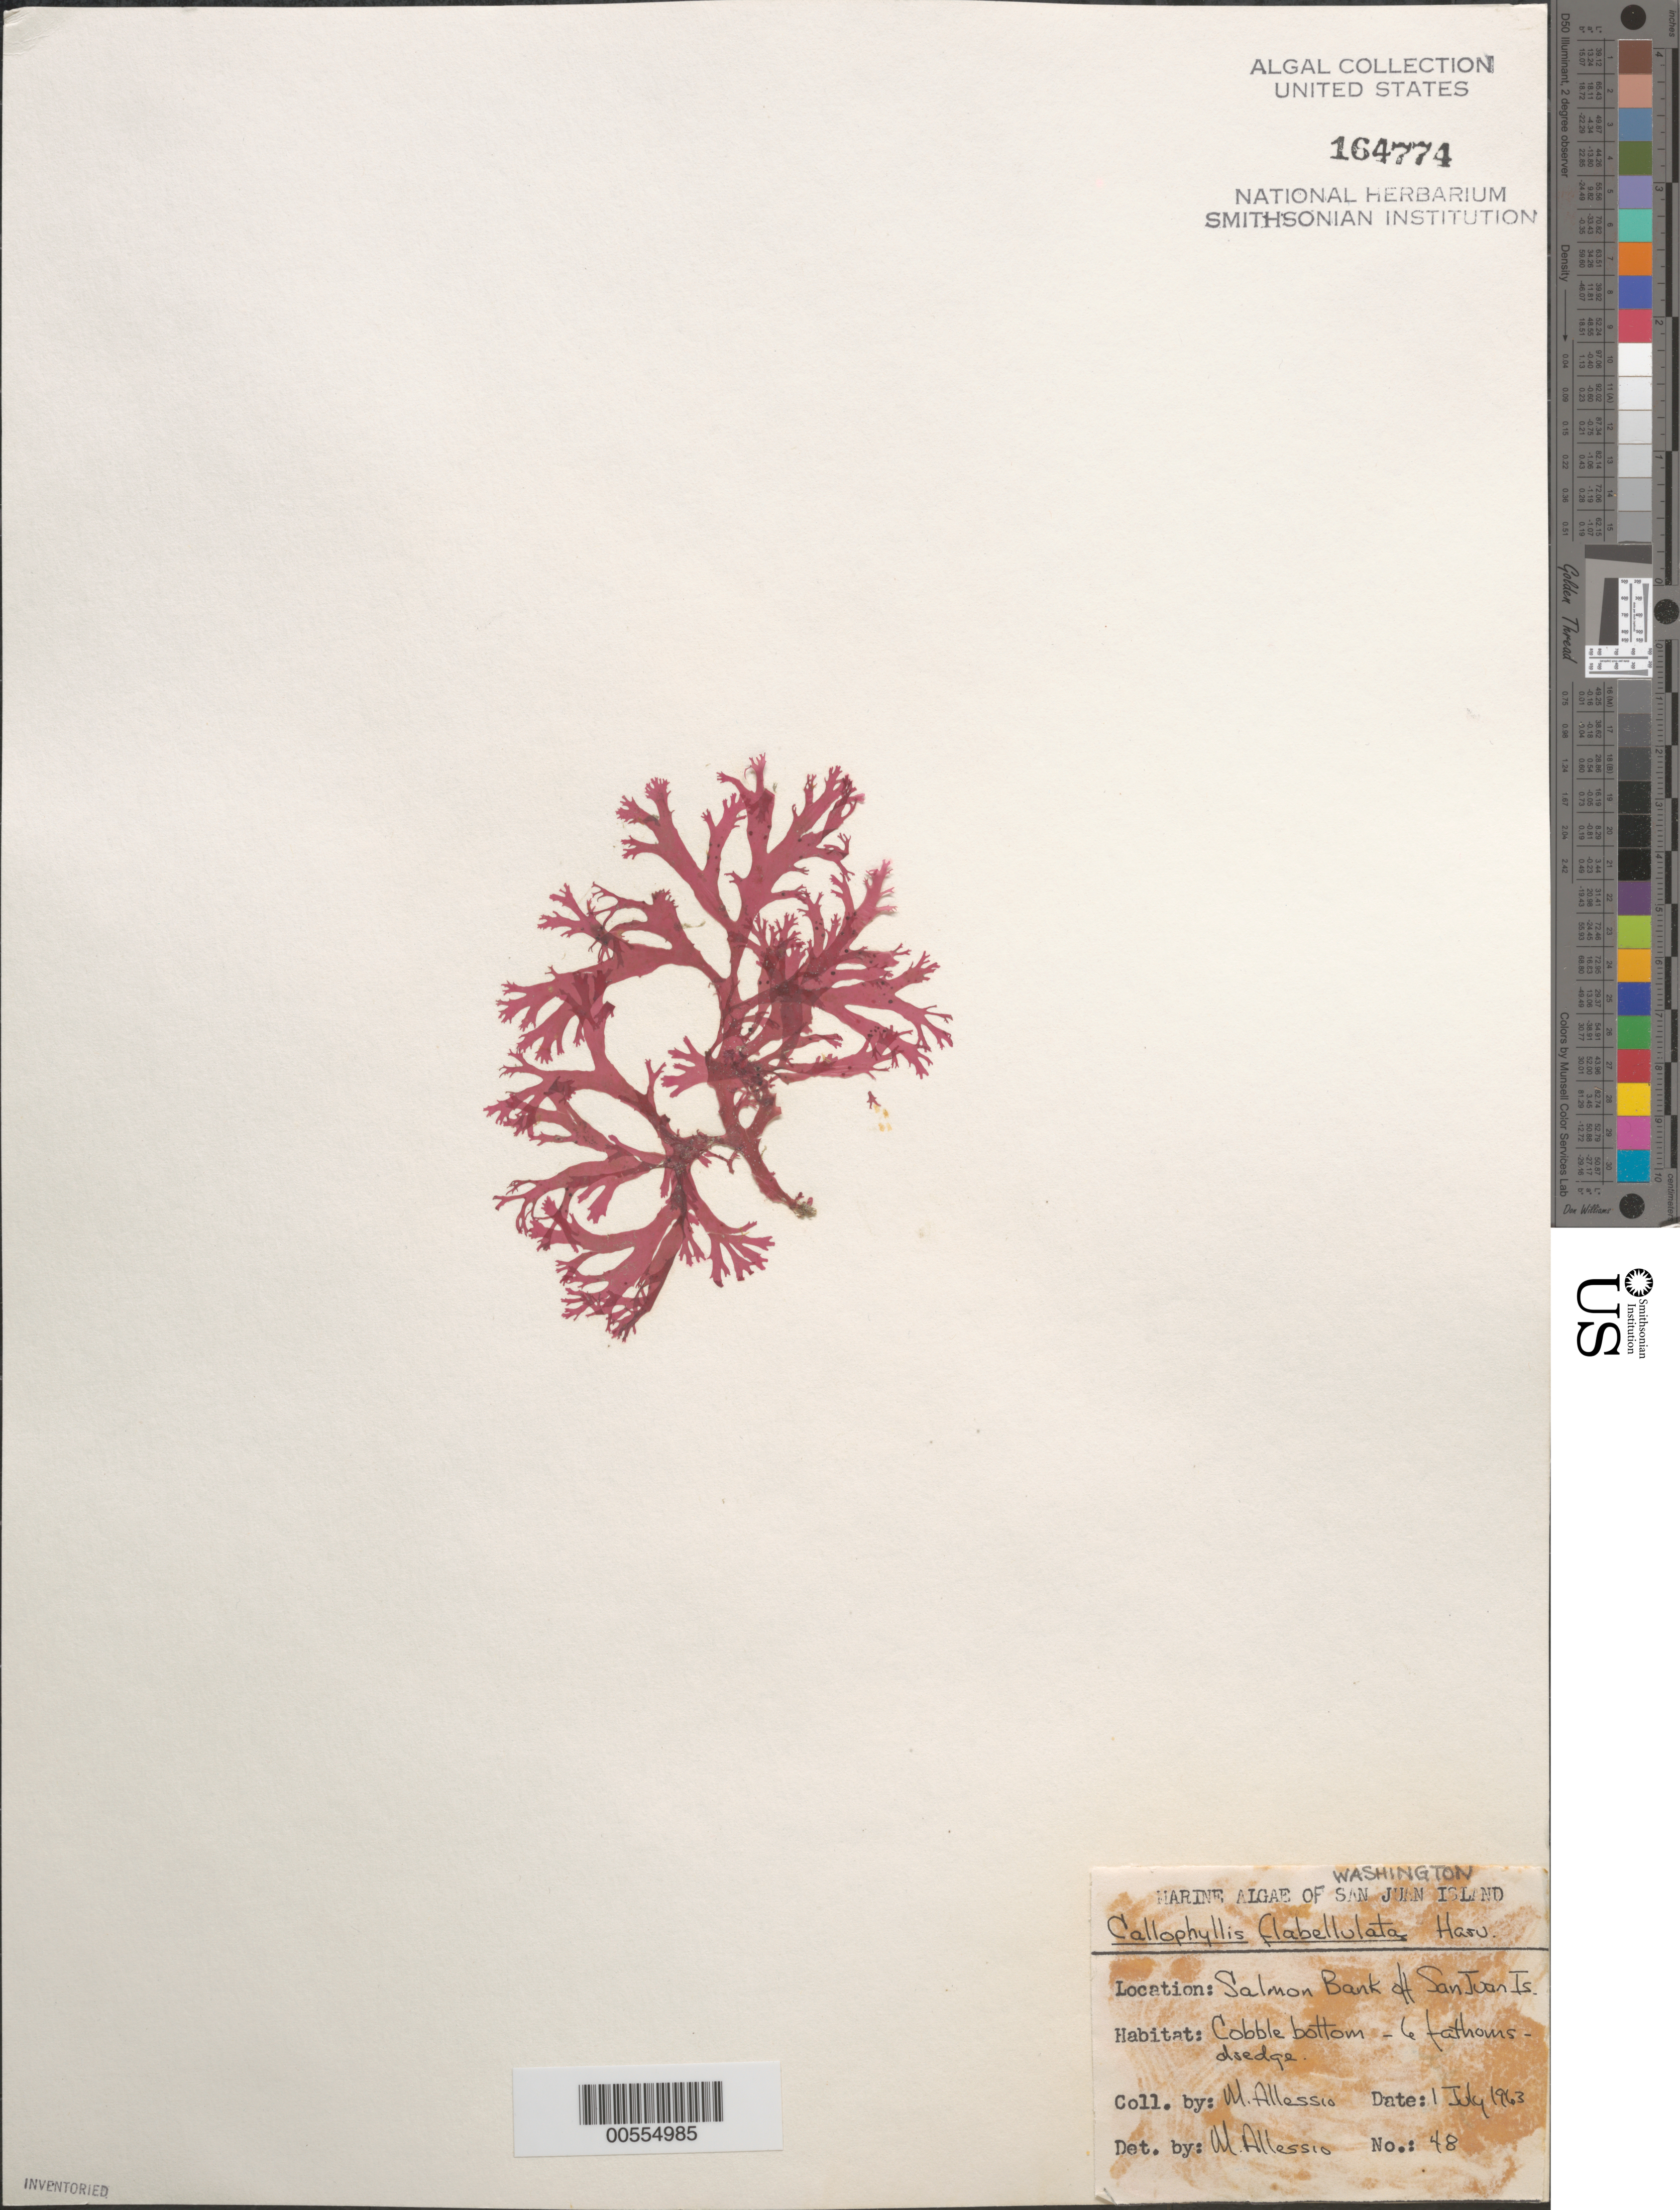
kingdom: Plantae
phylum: Rhodophyta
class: Florideophyceae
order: Gigartinales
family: Kallymeniaceae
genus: Callophyllis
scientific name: Callophyllis flabellulata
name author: Harv.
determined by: Allessio, M.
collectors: M. Allessio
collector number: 48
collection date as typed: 01 Jul 1963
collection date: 1963-07-01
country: United States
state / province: Washington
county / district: San Juan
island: San Juan Island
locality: Salmon Bank, off San Juan Island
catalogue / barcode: US 164774